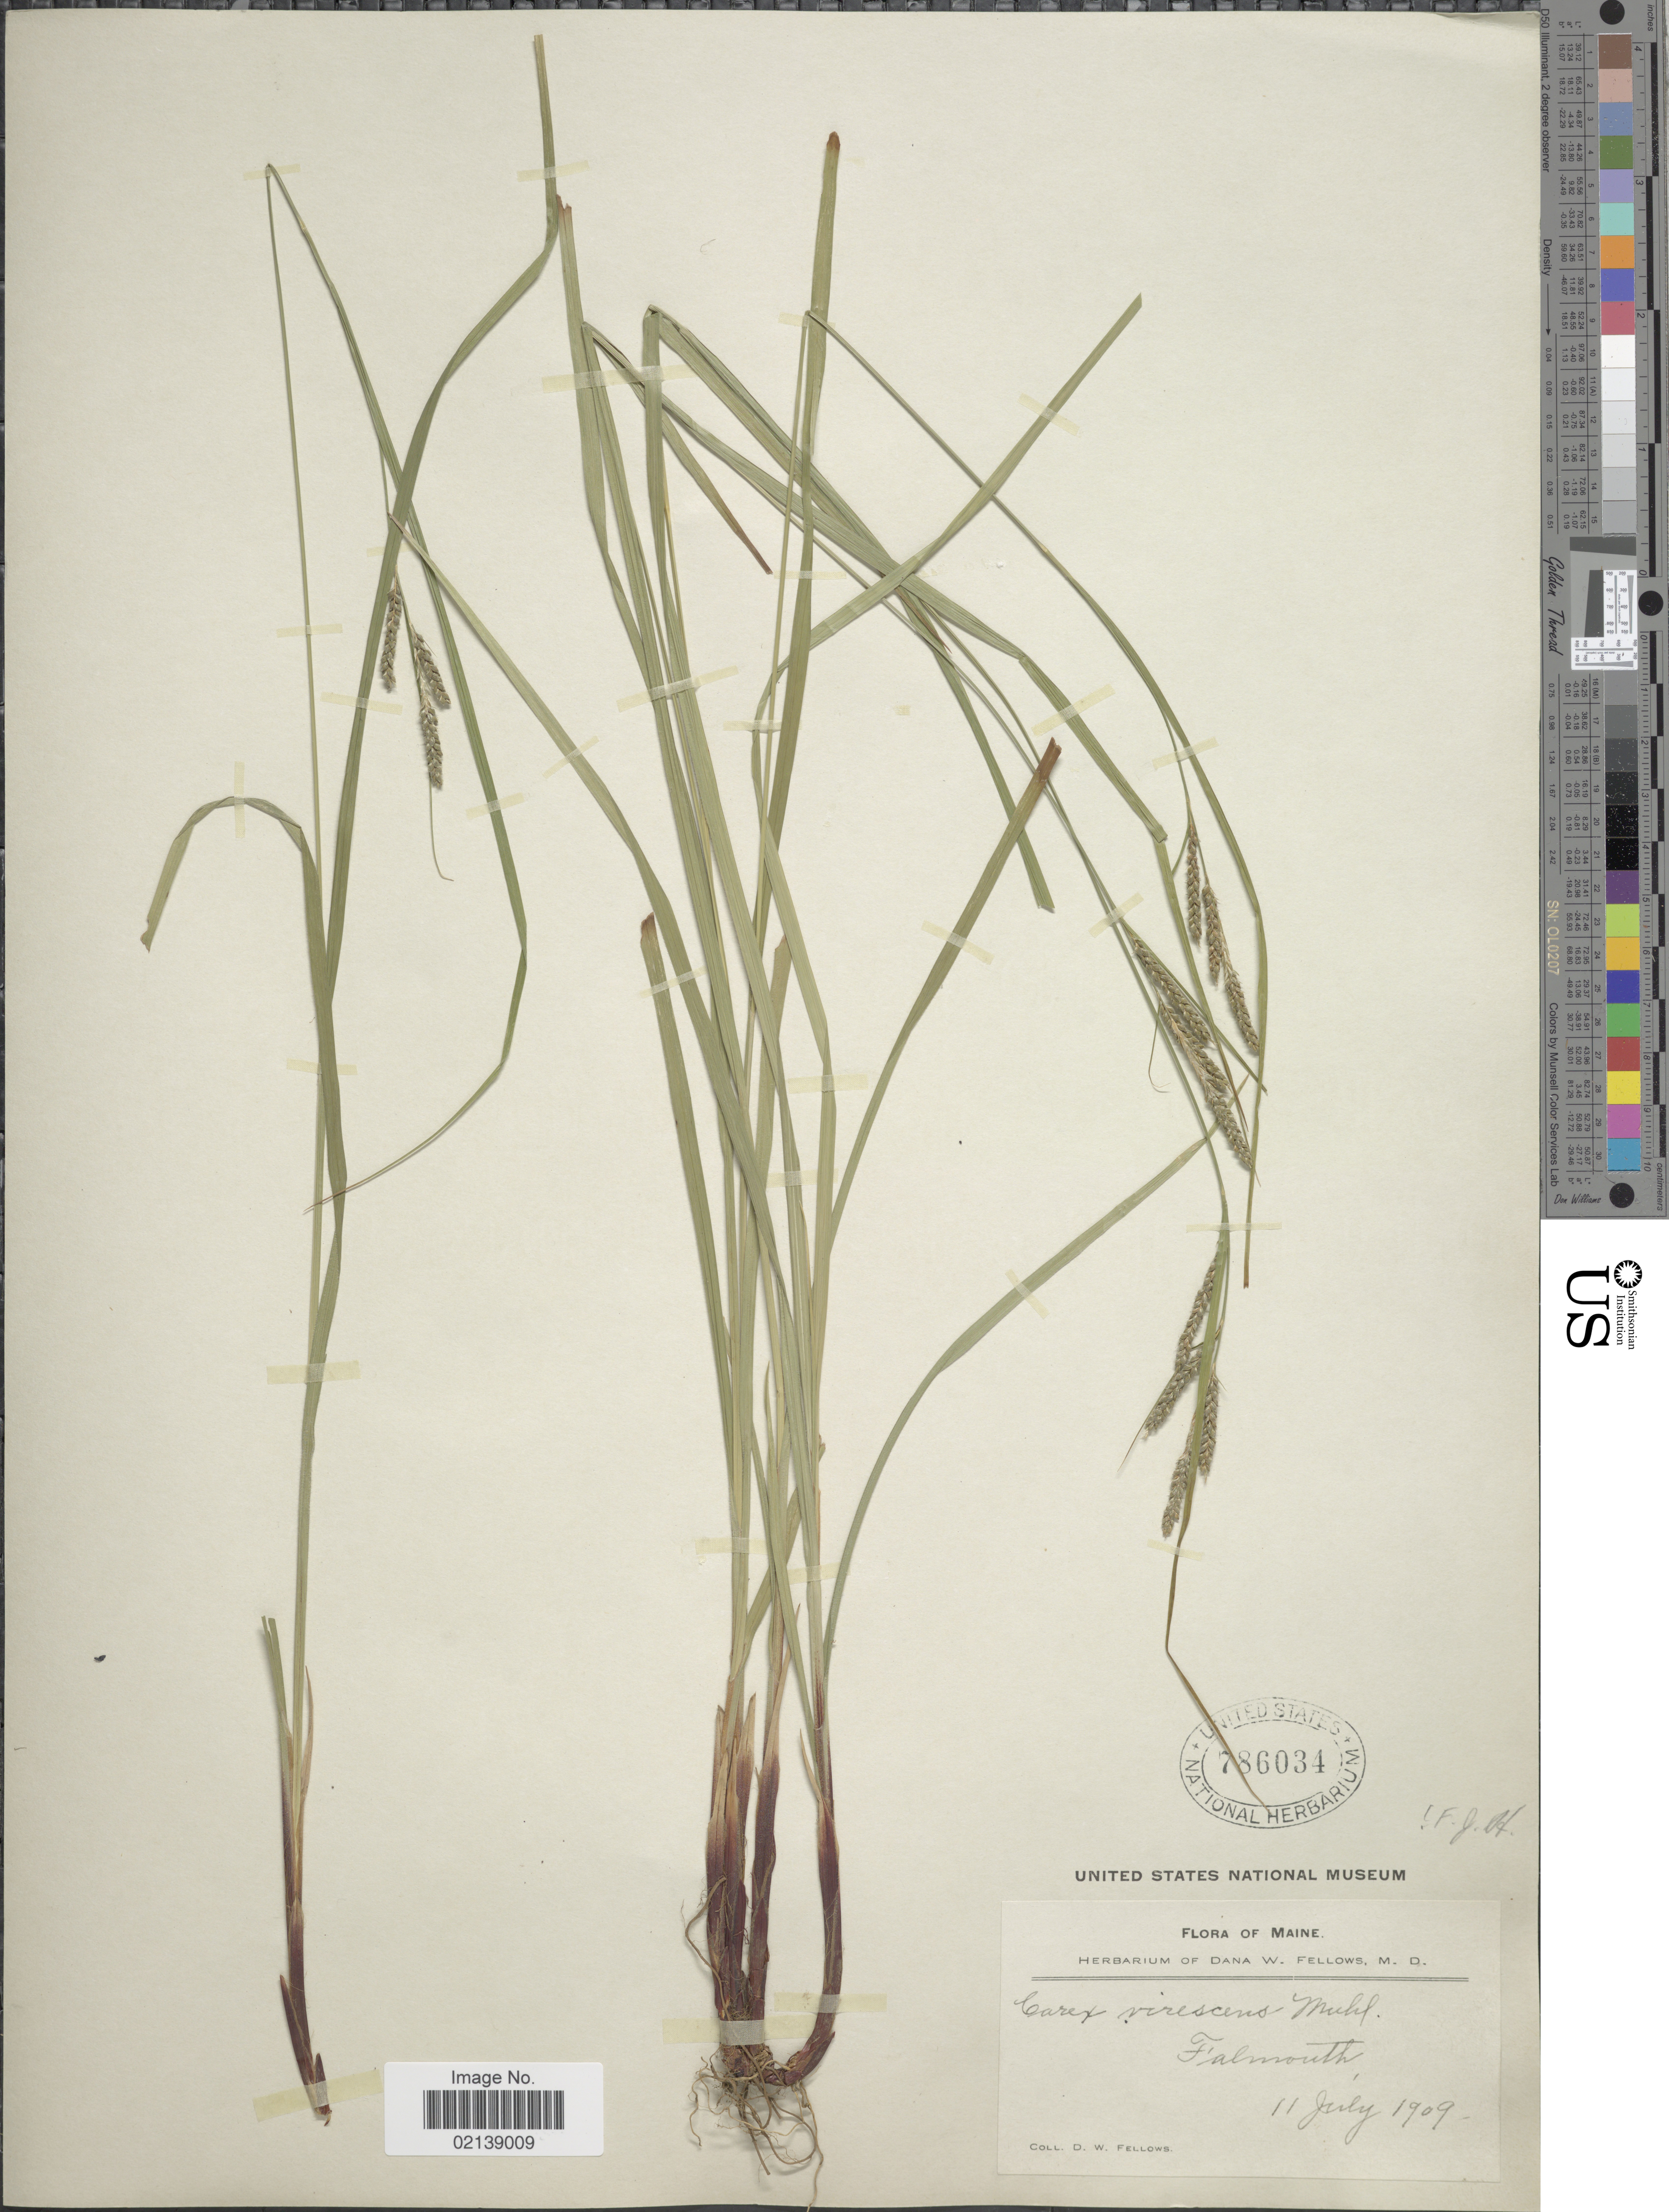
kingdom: Plantae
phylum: Tracheophyta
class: Liliopsida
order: Poales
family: Cyperaceae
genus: Carex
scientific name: Carex virescens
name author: Muhl. ex Willd.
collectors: D. W. Fellows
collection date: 1909-07-11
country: United States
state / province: Maine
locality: Falmouth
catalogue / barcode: US 786034